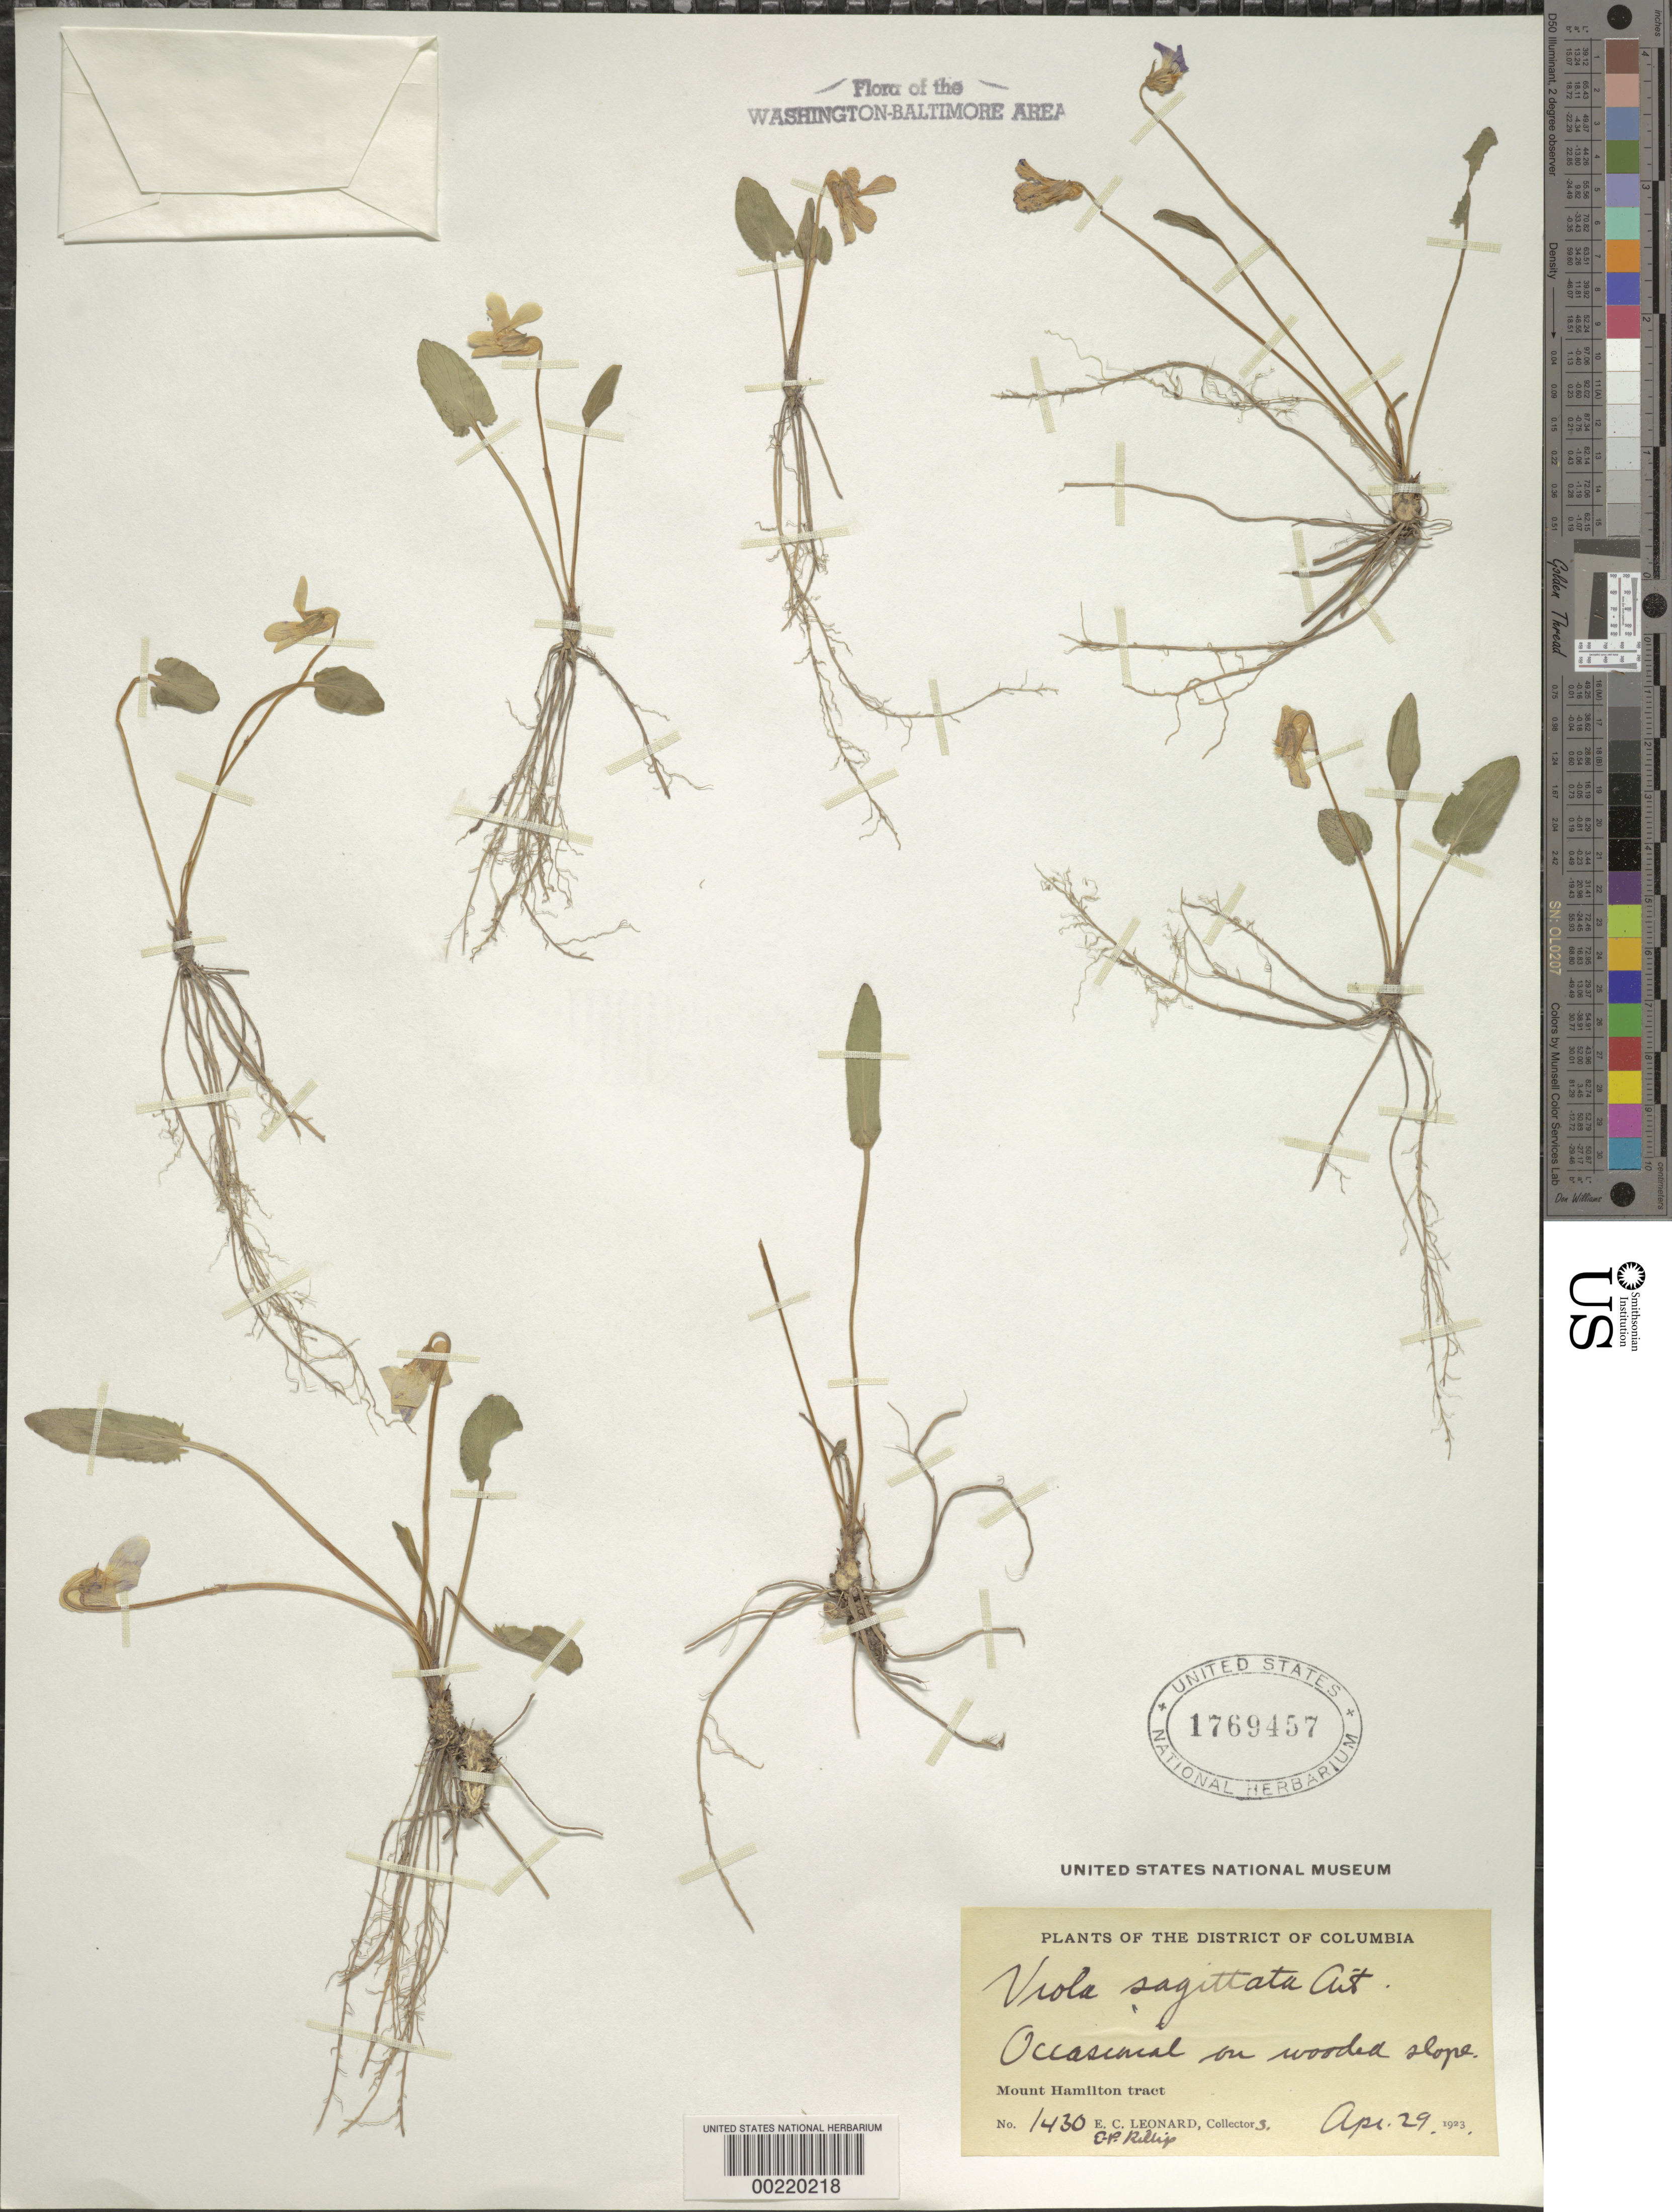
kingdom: Plantae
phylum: Tracheophyta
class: Magnoliopsida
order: Malpighiales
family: Violaceae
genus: Viola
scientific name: Viola sagittata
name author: Aiton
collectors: E. C. Leonard & E. P. Killip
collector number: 1430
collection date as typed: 29 Apr 1923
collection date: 1923-04-29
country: United States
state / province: District of Columbia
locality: Mount Hamilton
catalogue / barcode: US 1769457